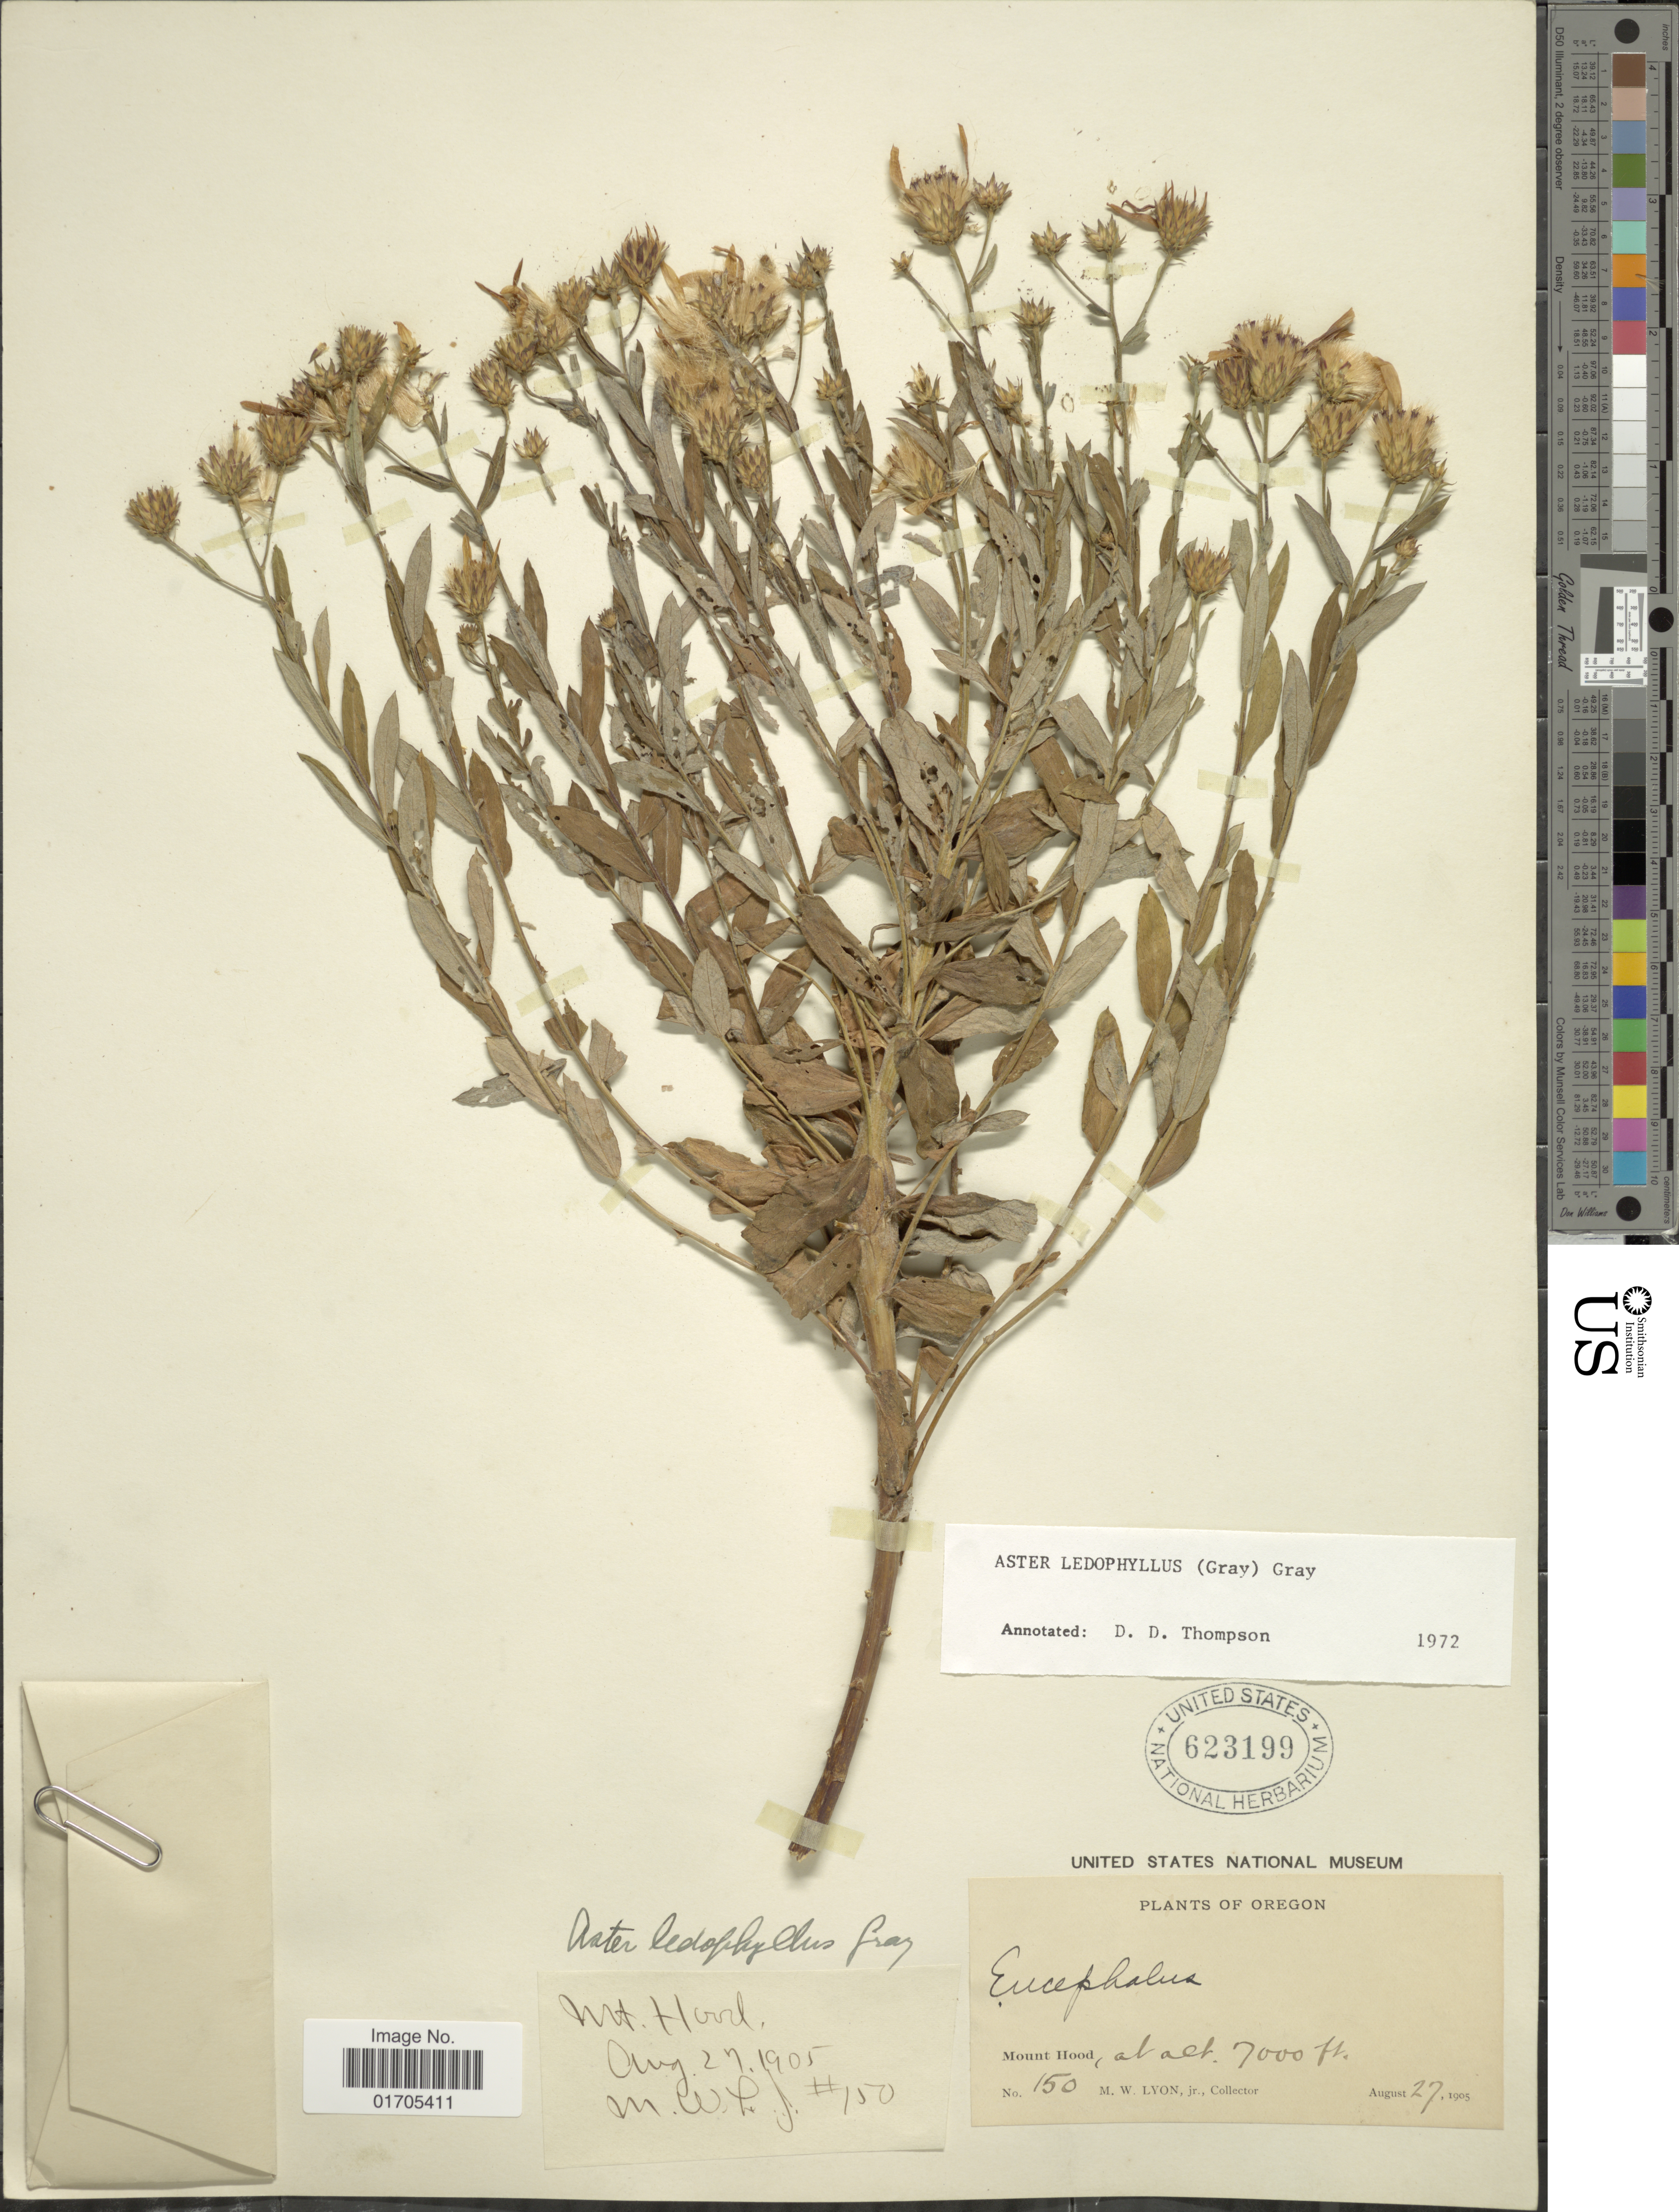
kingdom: Plantae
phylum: Tracheophyta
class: Magnoliopsida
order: Asterales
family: Asteraceae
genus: Eucephalus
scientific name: Eucephalus ledophyllus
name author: (A. Gray) Greene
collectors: M. Lyon Jr.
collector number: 150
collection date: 1905-08-27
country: United States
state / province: Oregon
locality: Oregon. Mount Hood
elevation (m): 2134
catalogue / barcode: US 623199